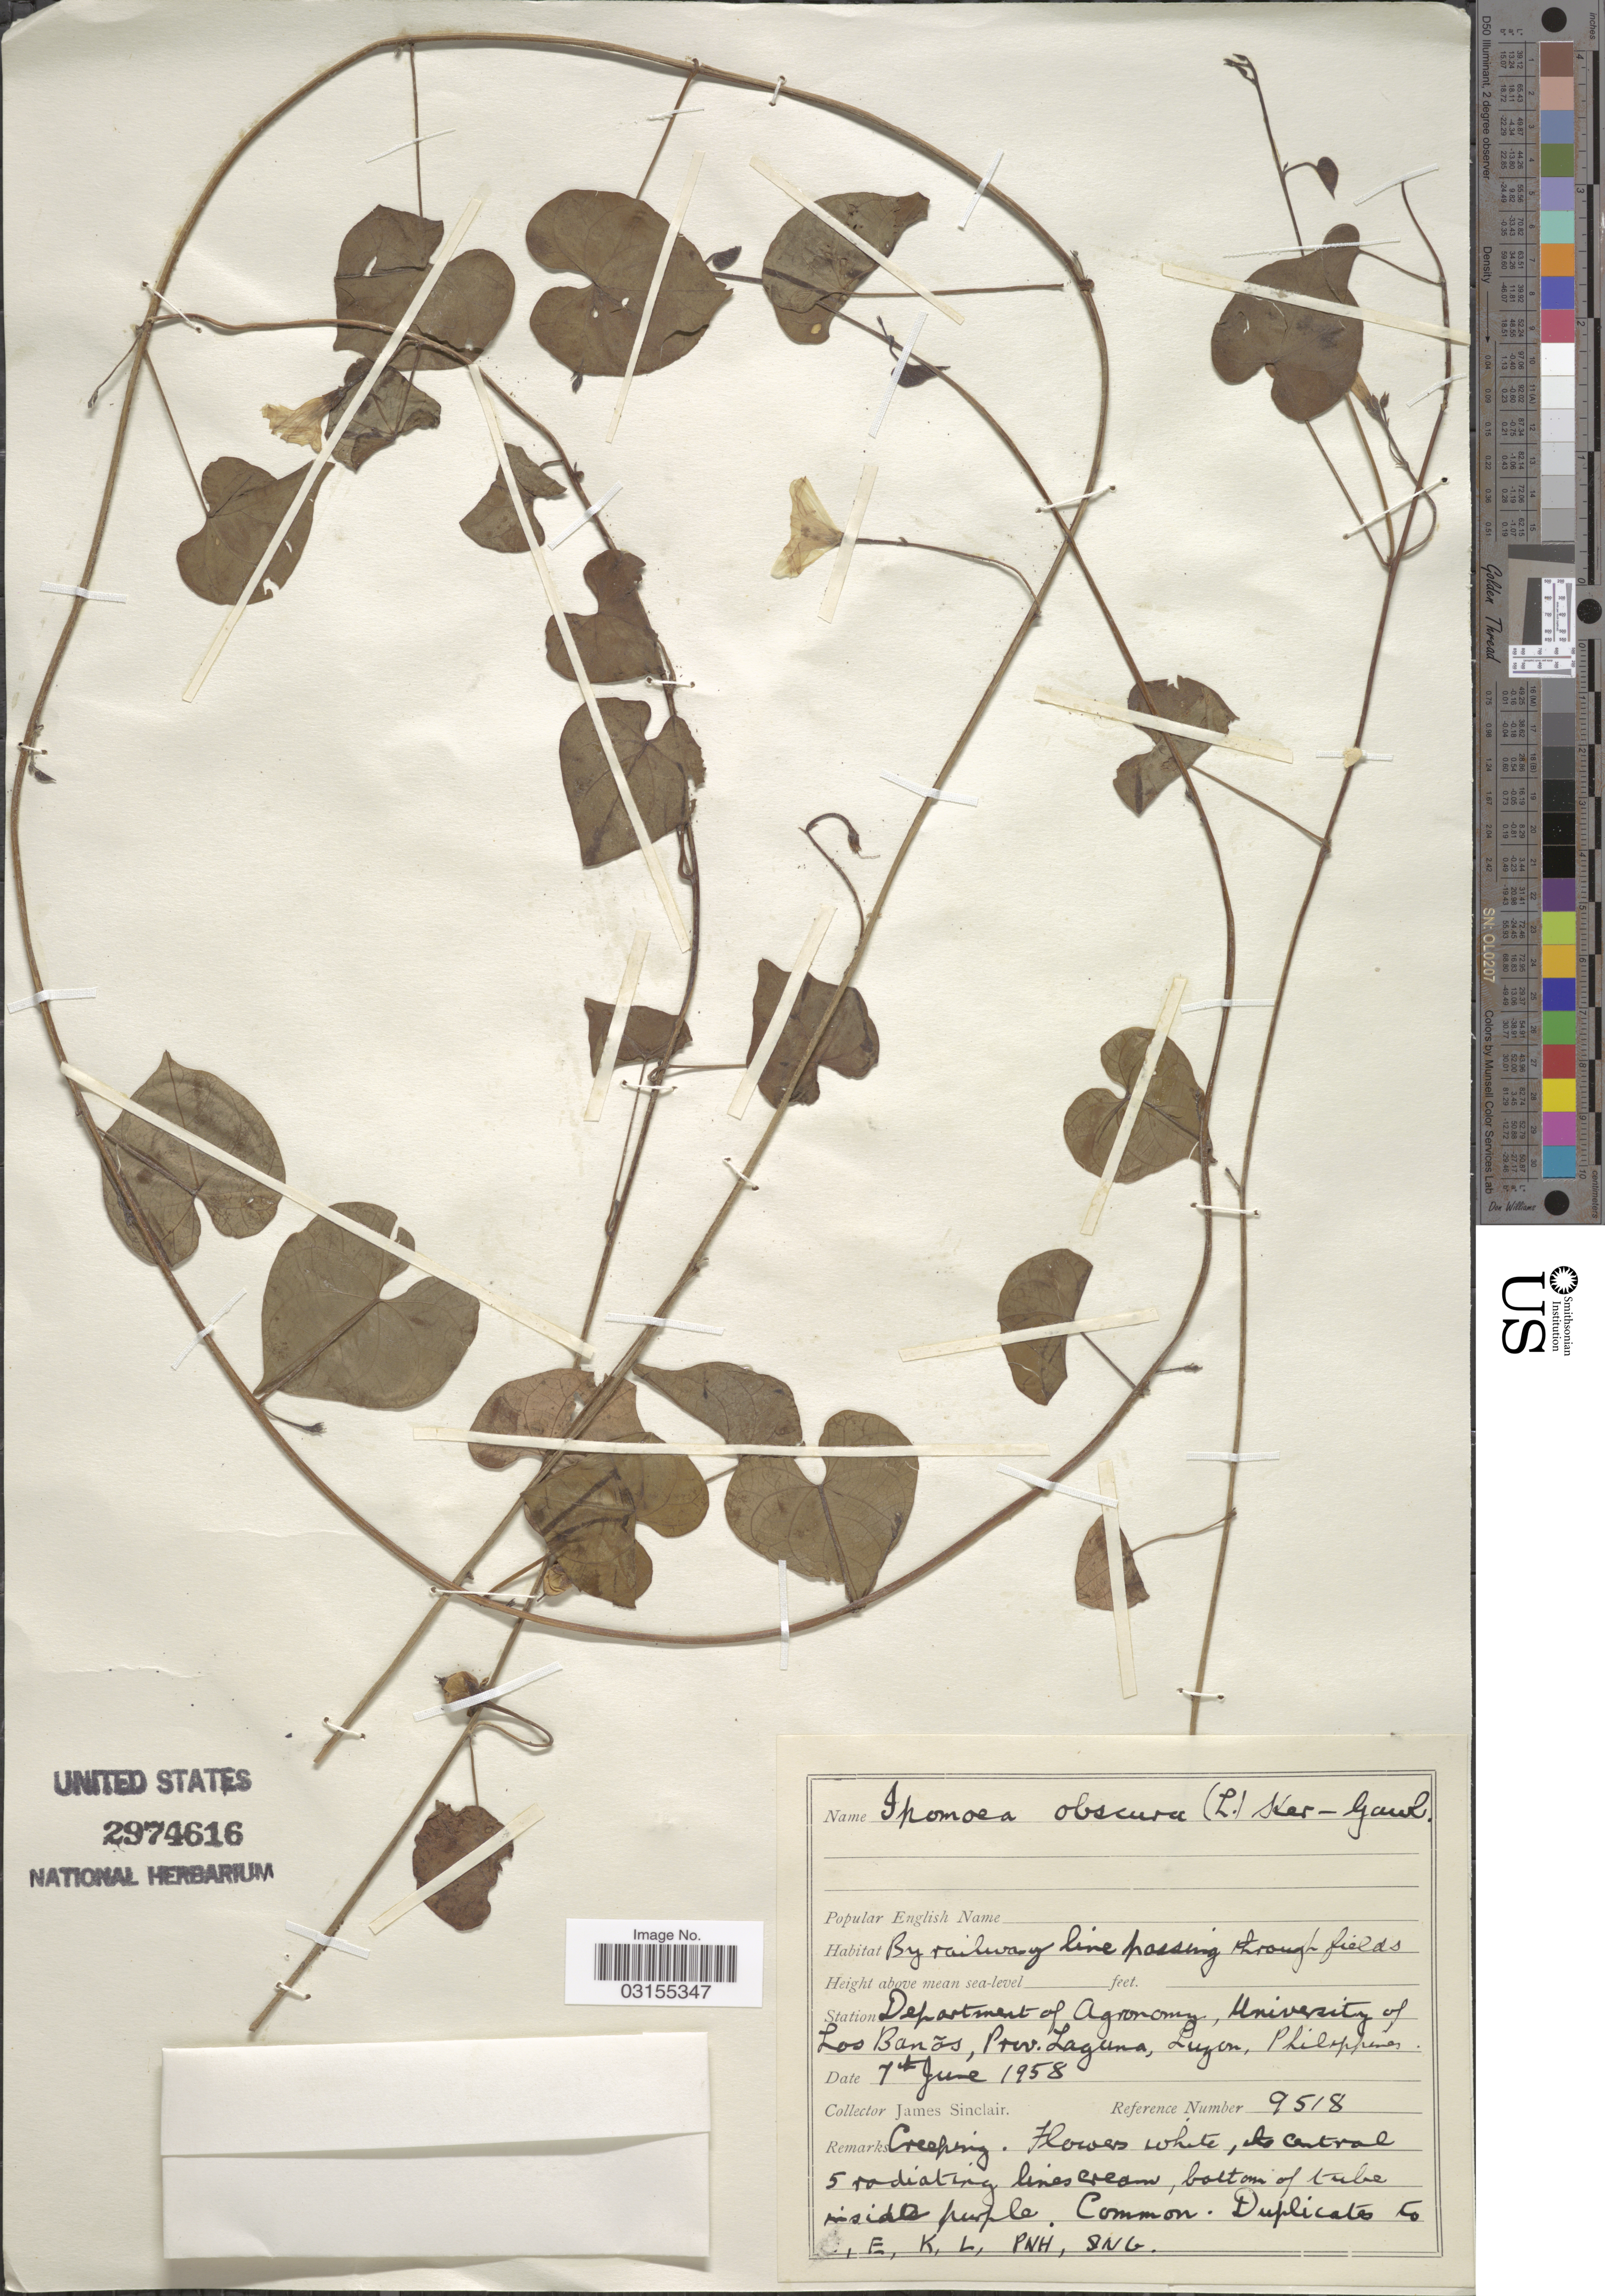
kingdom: Plantae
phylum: Tracheophyta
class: Magnoliopsida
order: Solanales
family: Convolvulaceae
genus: Ipomoea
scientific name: Ipomoea obscura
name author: (L.) Ker Gawl.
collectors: J. Sinclair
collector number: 9518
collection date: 1958-06-07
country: Philippines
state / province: Calabarzon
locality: Station Department of Agronomy, University of Los Baños, Prov. Laguna, Luzon.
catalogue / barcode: US 2974616